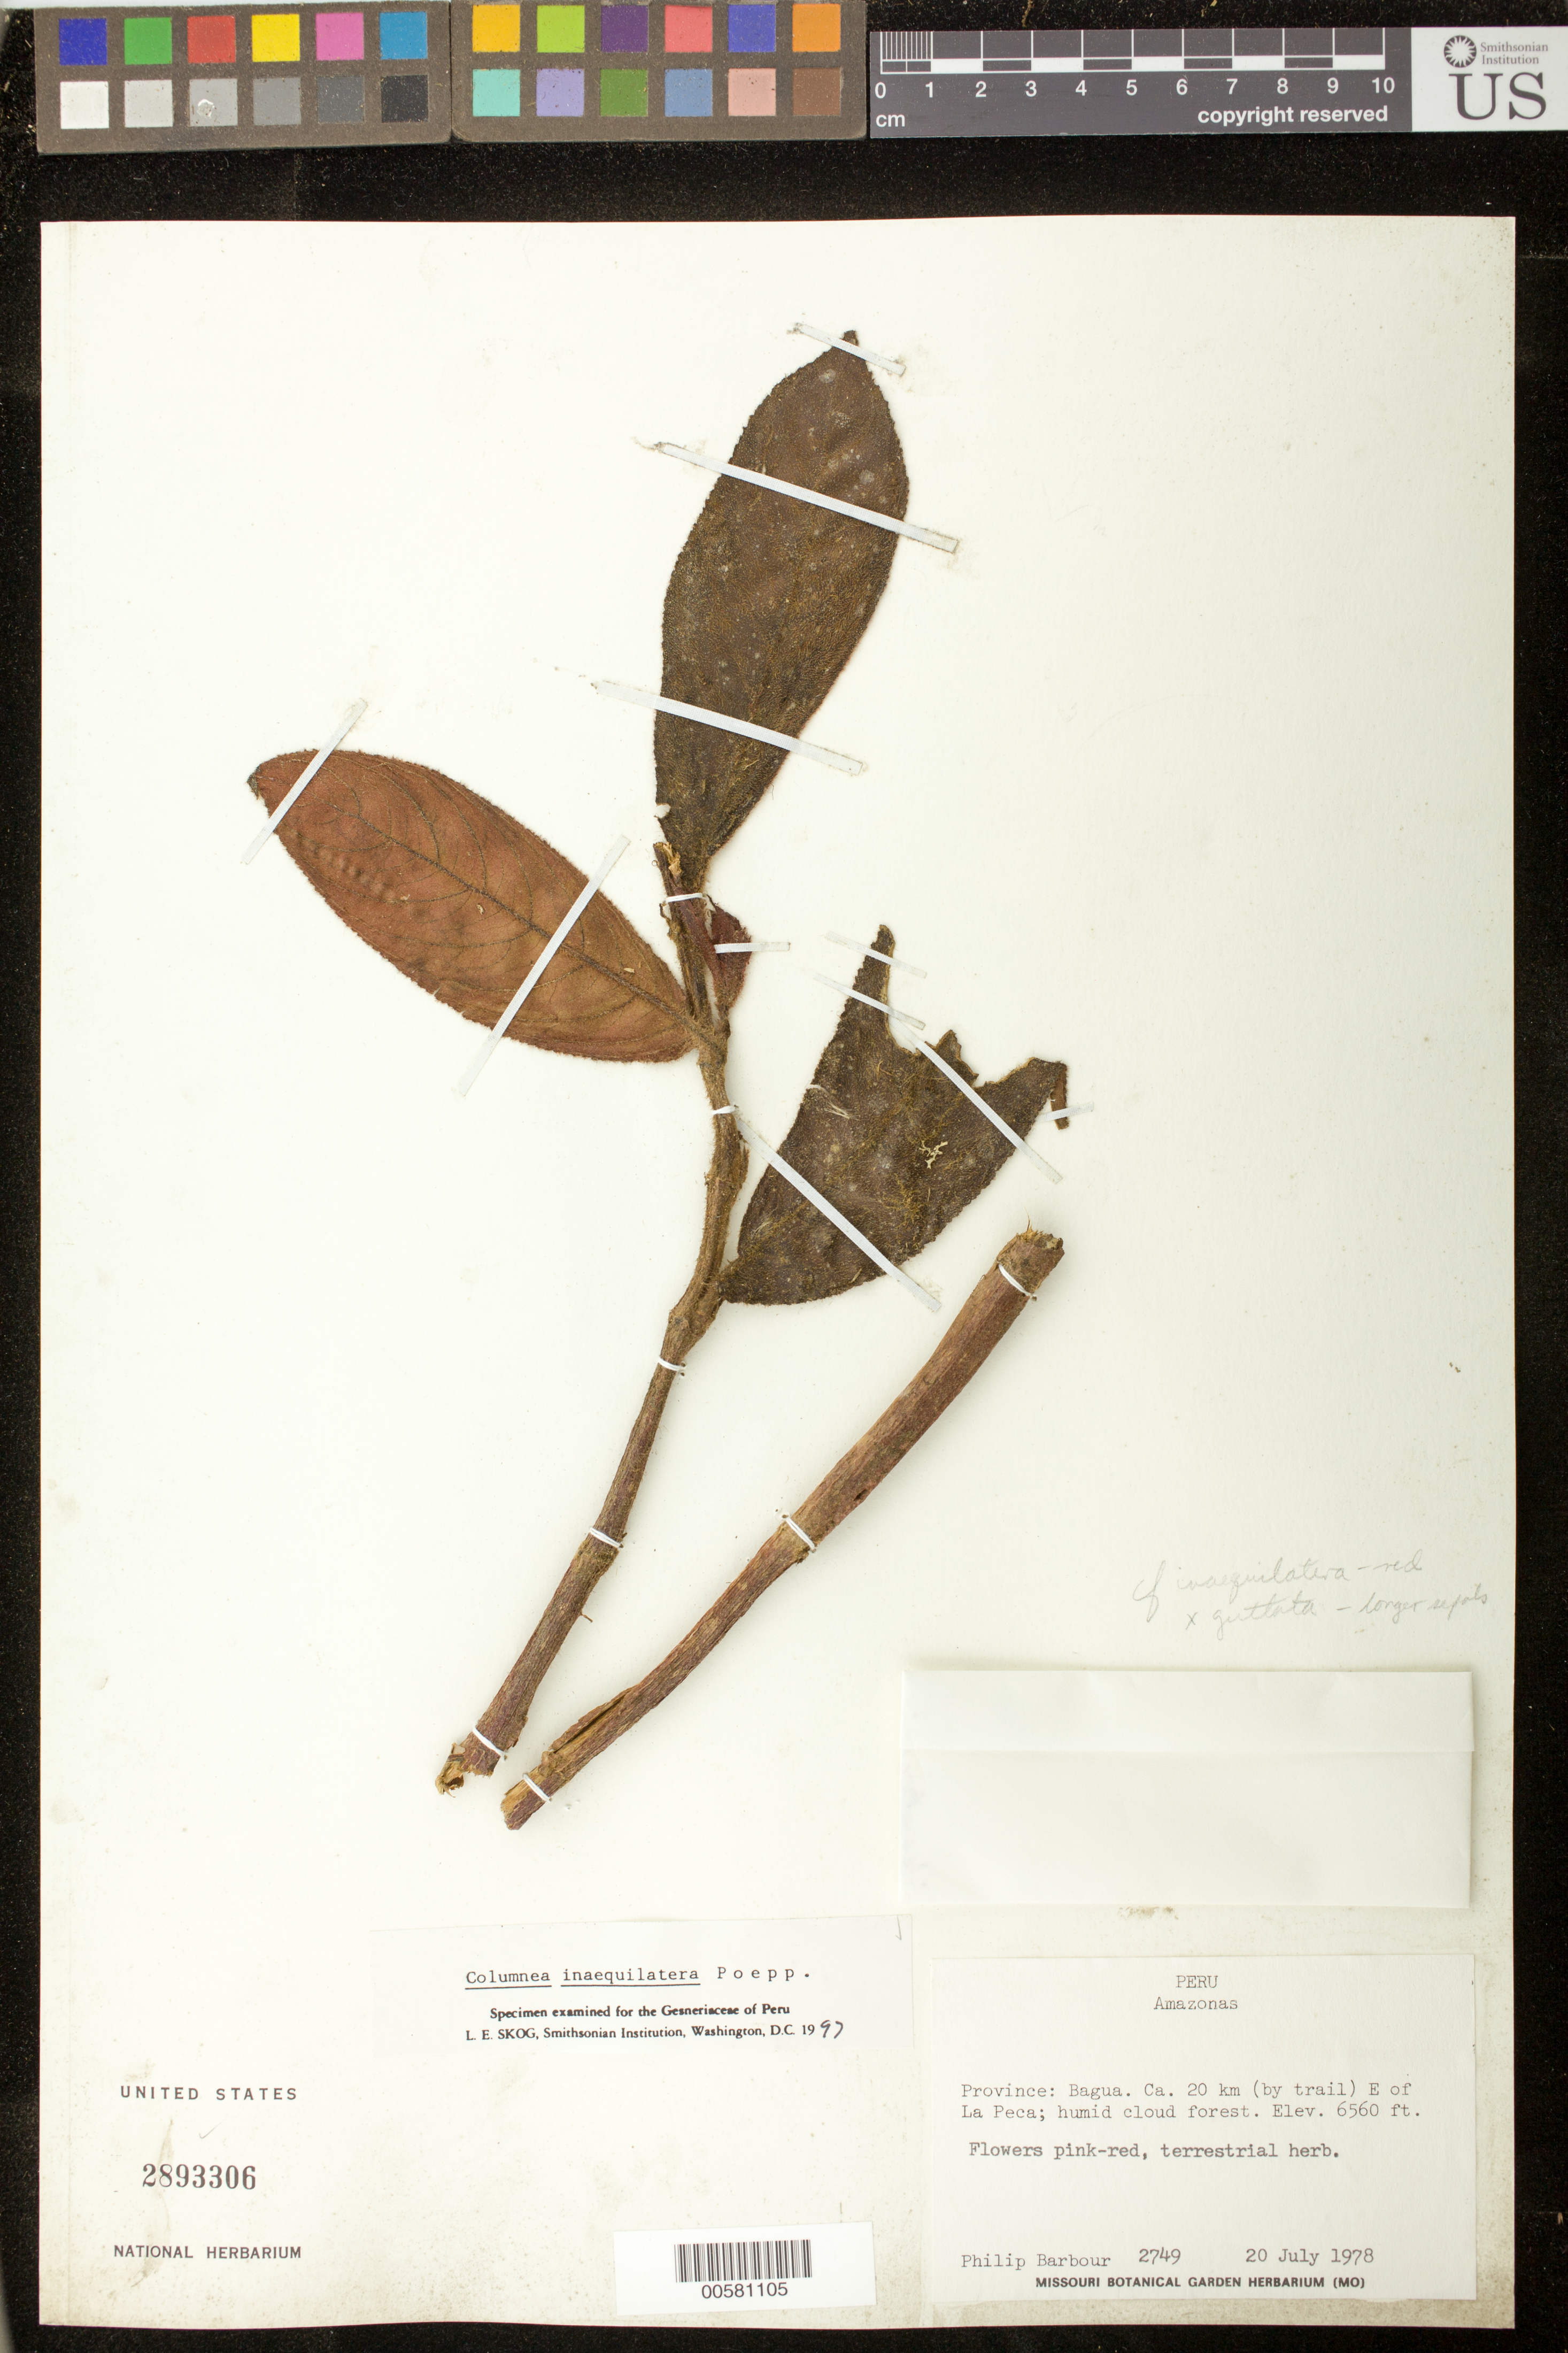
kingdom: Plantae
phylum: Tracheophyta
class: Magnoliopsida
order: Lamiales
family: Gesneriaceae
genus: Columnea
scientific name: Columnea inaequilatera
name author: Poepp.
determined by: Skog, Laurence E.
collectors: P. Barbour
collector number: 2749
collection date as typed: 20 Jul 1978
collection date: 1978-07-20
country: Peru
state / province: Amazonas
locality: Prov. Bagua; ca. 20 km (by trail) E of La Peca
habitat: Humid cloud forest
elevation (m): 1999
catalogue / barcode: US 2893306